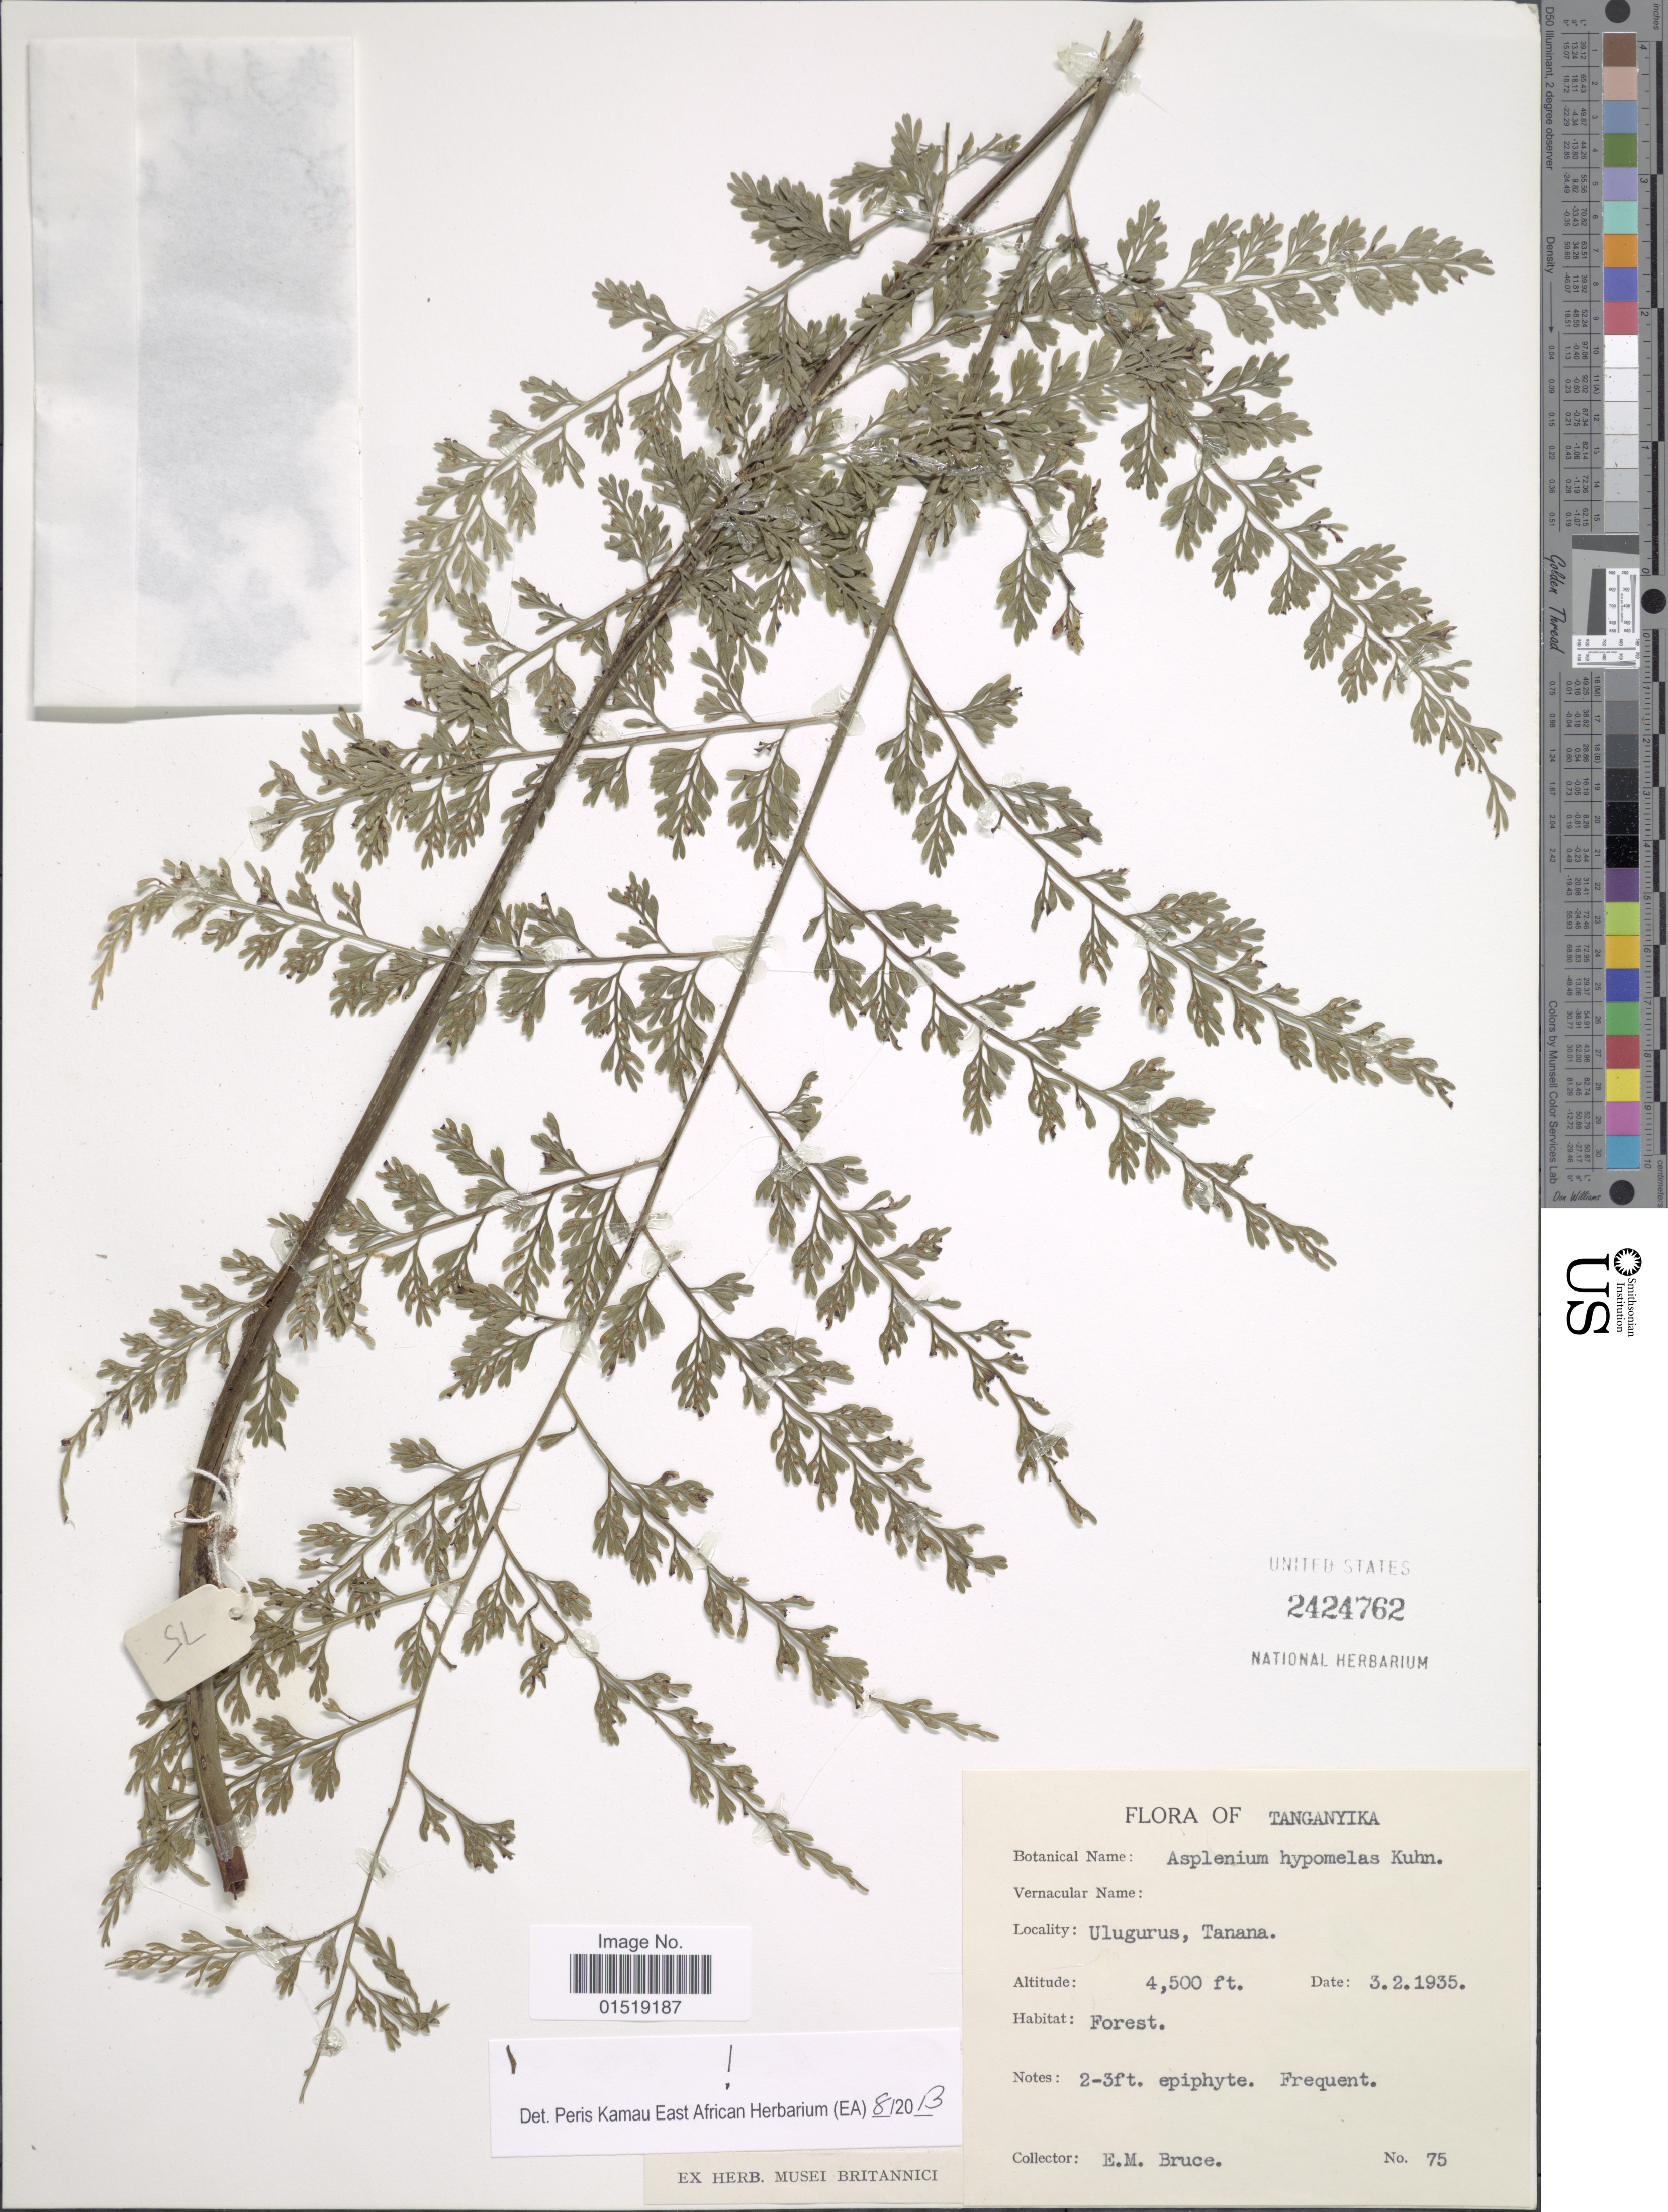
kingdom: Plantae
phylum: Tracheophyta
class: Polypodiopsida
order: Polypodiales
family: Aspleniaceae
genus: Asplenium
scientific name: Asplenium hypomelas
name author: Kuhn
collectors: E. Bruce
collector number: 75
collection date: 1935-02-03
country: Tanzania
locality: Tanganyika. Ulugurus, Tanana.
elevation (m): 1372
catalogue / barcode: US 2424762